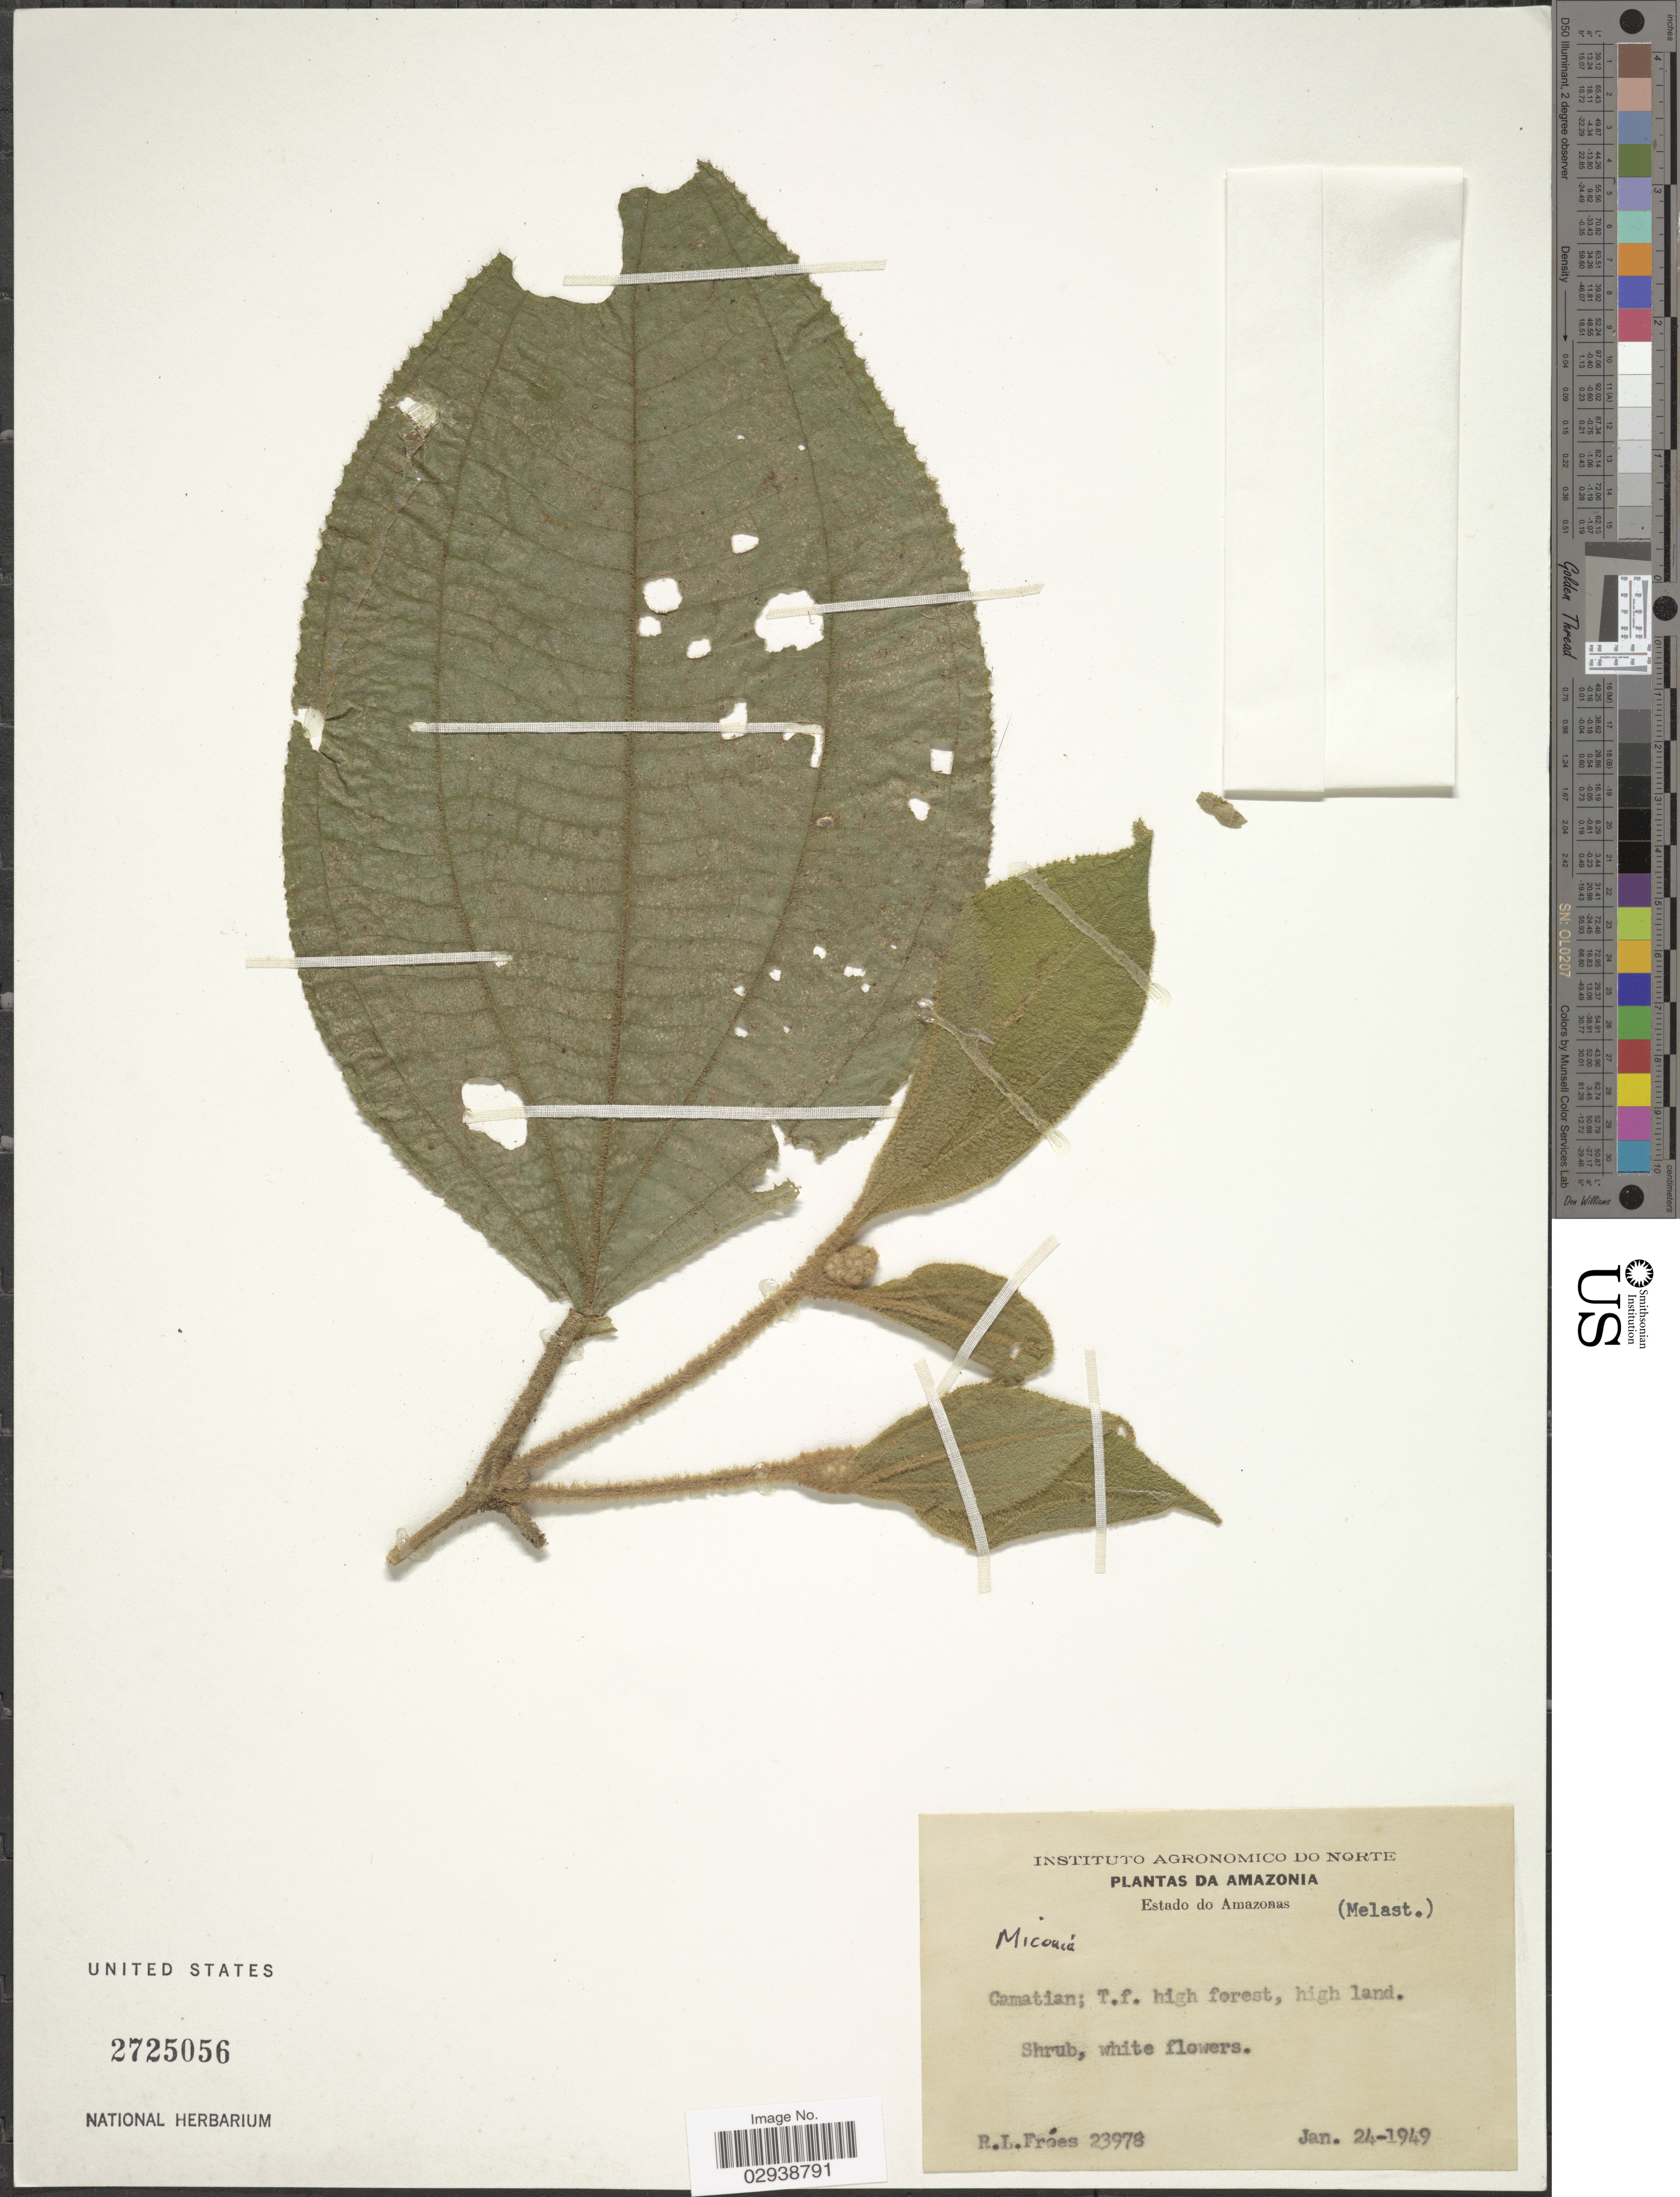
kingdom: Plantae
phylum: Tracheophyta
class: Magnoliopsida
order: Myrtales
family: Melastomataceae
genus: Miconia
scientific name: Miconia diaphanea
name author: Gleason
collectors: R. Froes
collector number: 23978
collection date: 1949-01-24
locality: De Amazonia, Camatian.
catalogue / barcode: US 2725056